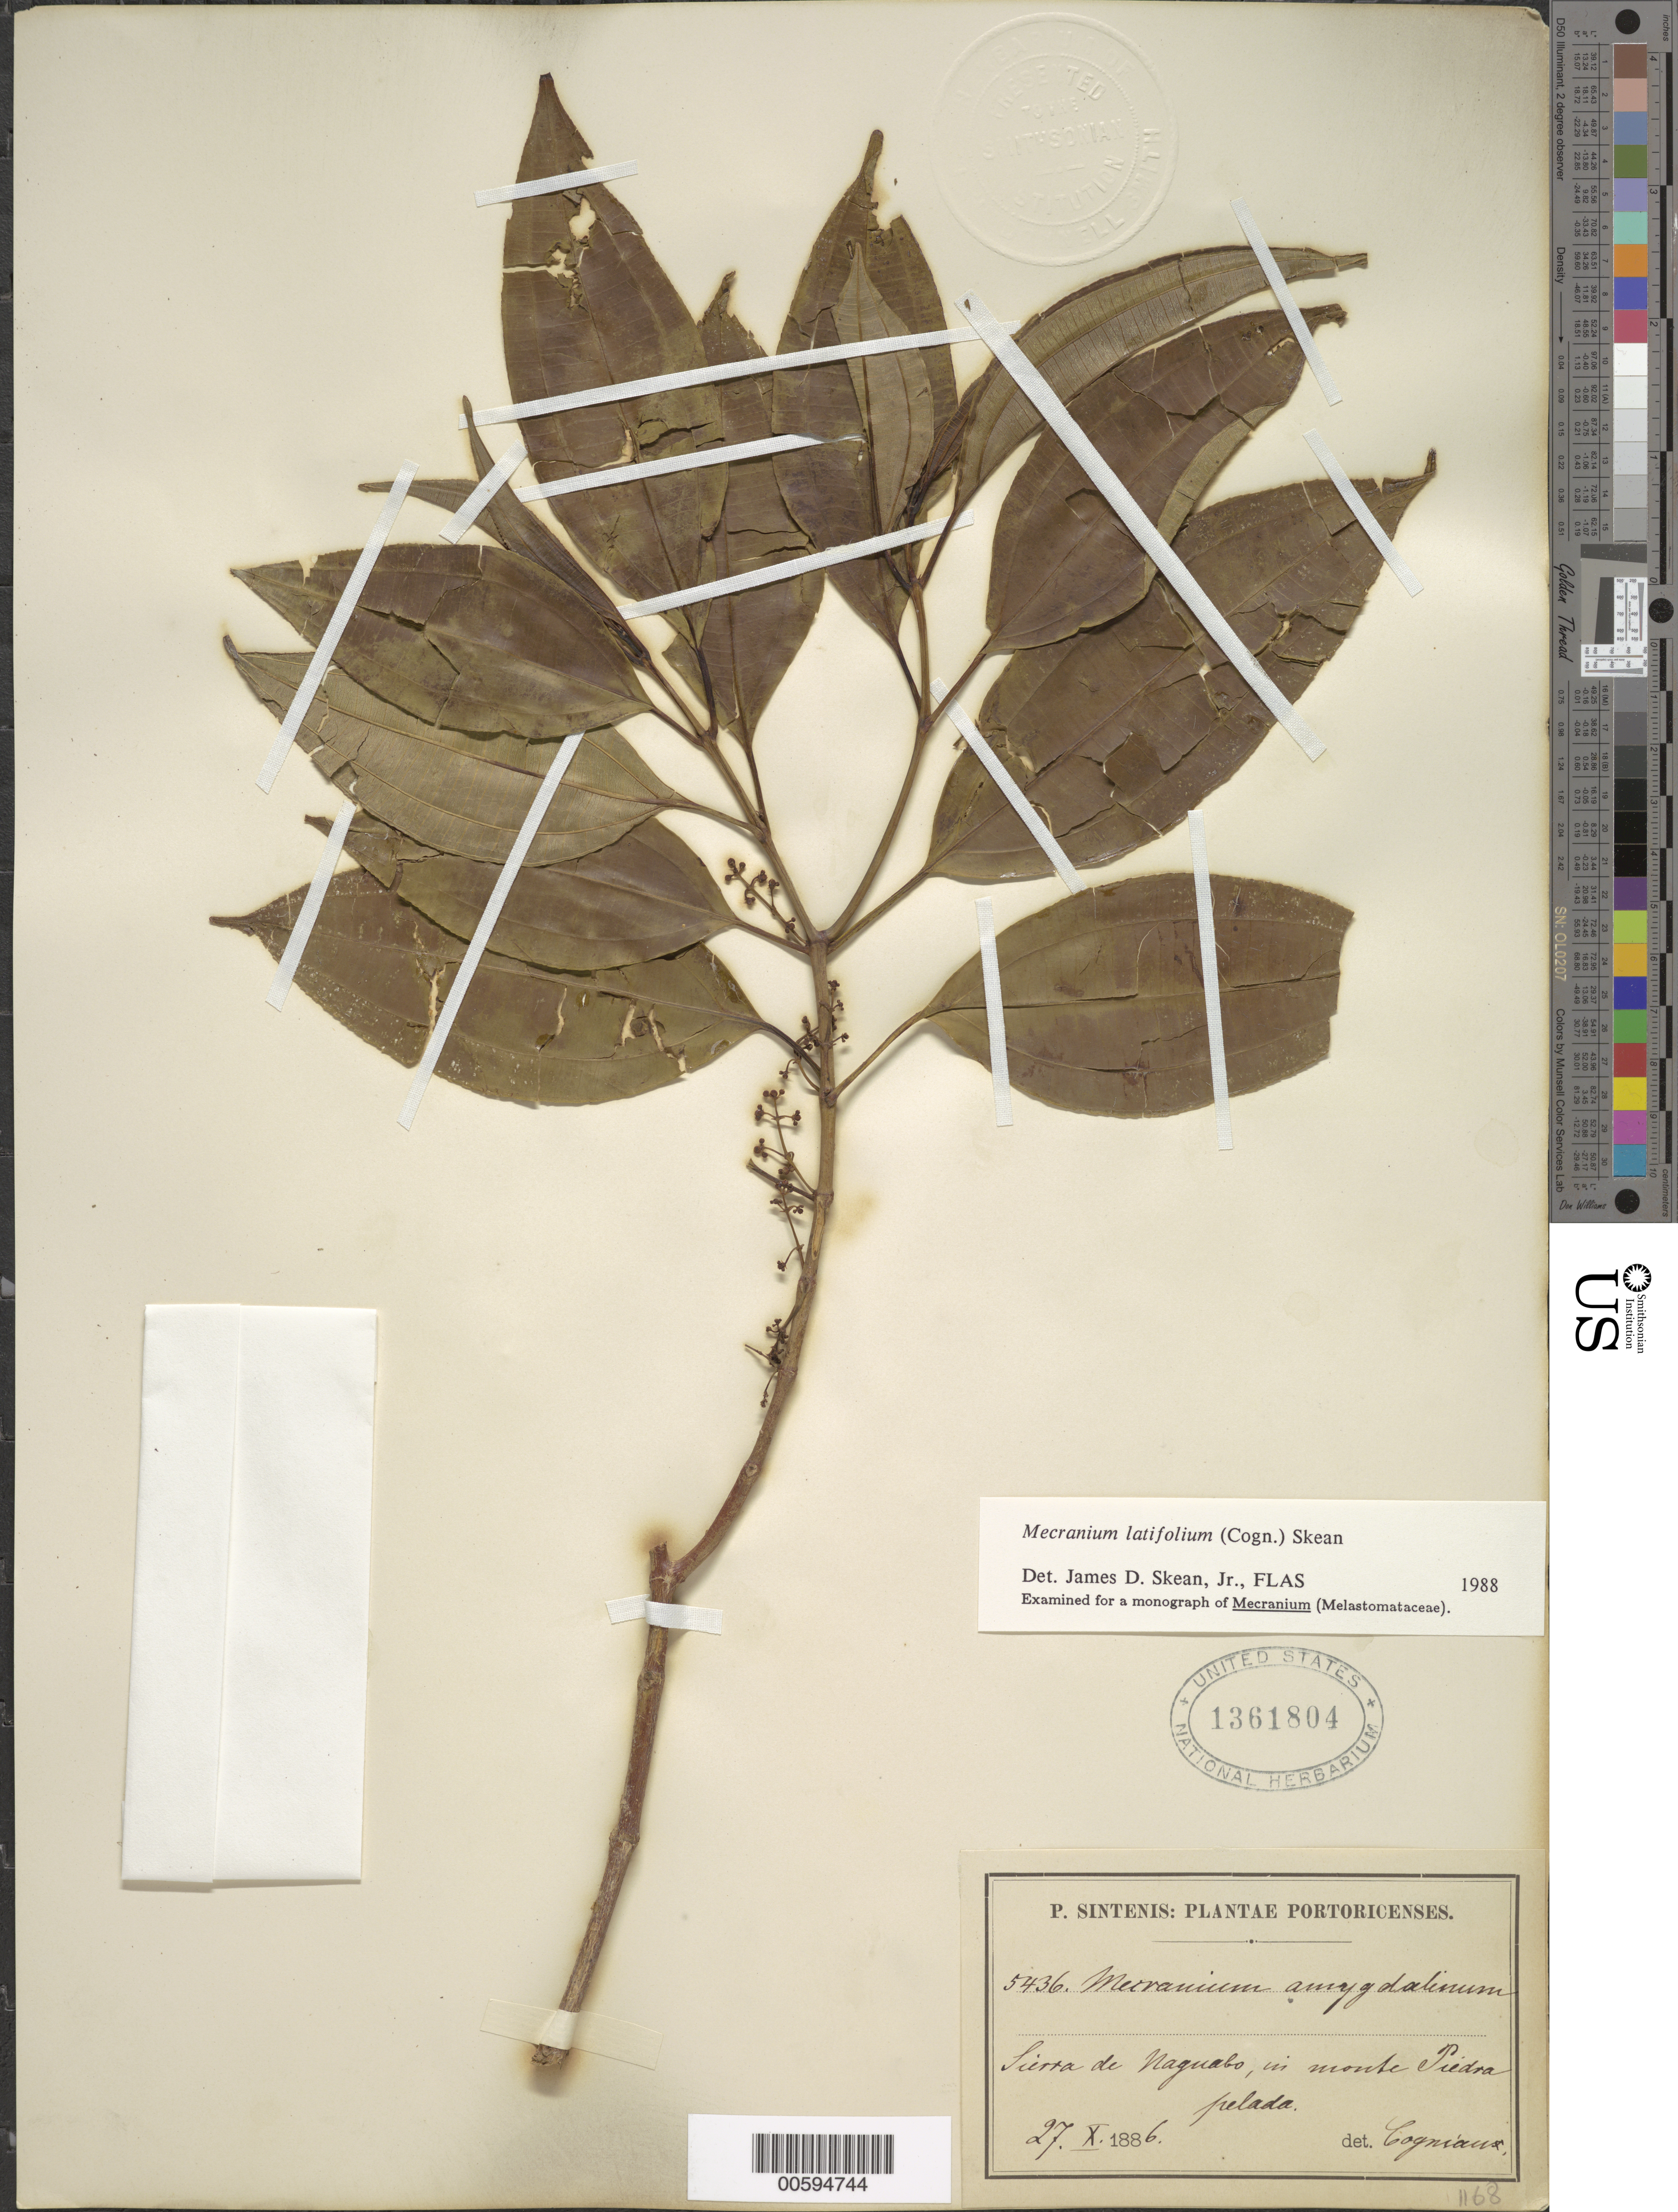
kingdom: Plantae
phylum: Tracheophyta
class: Magnoliopsida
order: Myrtales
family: Melastomataceae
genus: Mecranium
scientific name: Mecranium latifolium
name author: (Cogn.) Skean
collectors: P. Sintenis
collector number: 5436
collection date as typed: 27 Oct 1886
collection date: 1886-10-27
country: Puerto Rico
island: Greater Antilles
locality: Sierra de Naguabo, in monte Piedra pelada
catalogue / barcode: US 1361804